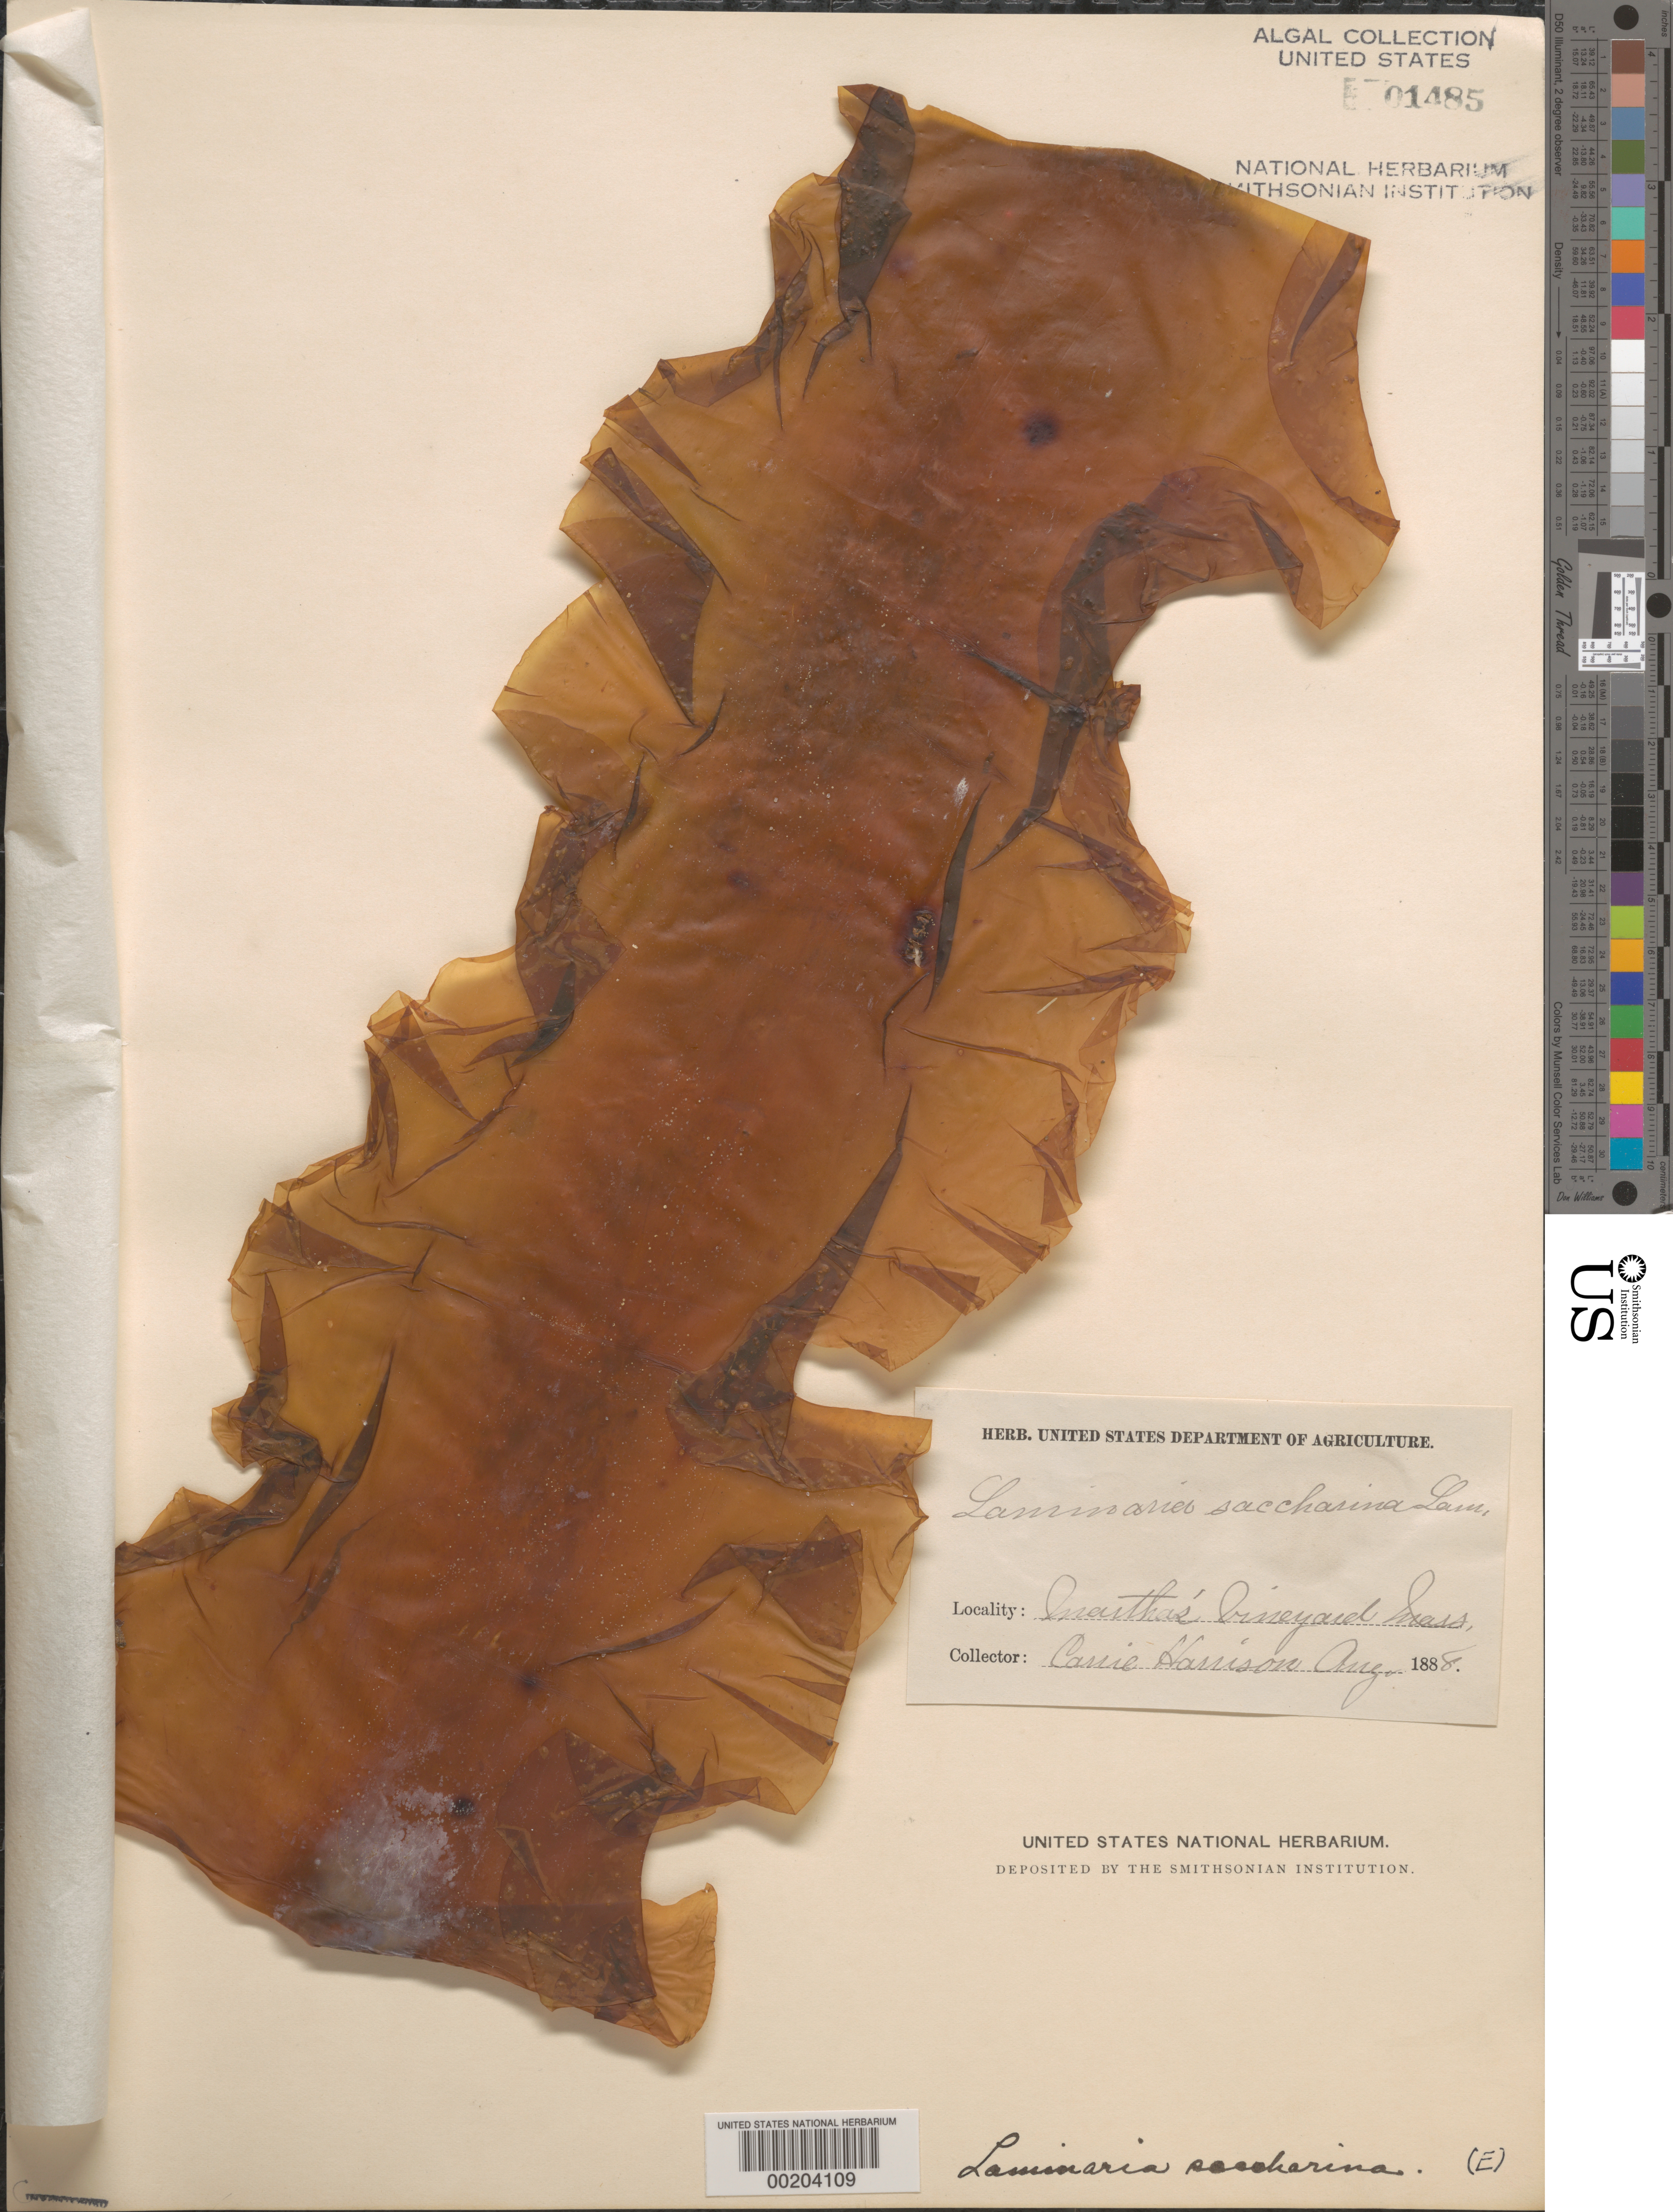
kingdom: Chromista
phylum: Ochrophyta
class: Phaeophyceae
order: Laminariales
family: Laminariaceae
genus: Saccharina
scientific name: Saccharina latissima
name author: C.E. Lane et al.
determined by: Algae name updating Project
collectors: C. Harrison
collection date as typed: Aug 1888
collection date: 1888-08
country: United States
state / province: Massachusetts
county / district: Dukes County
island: Martha's Vineyard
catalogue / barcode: US 1485